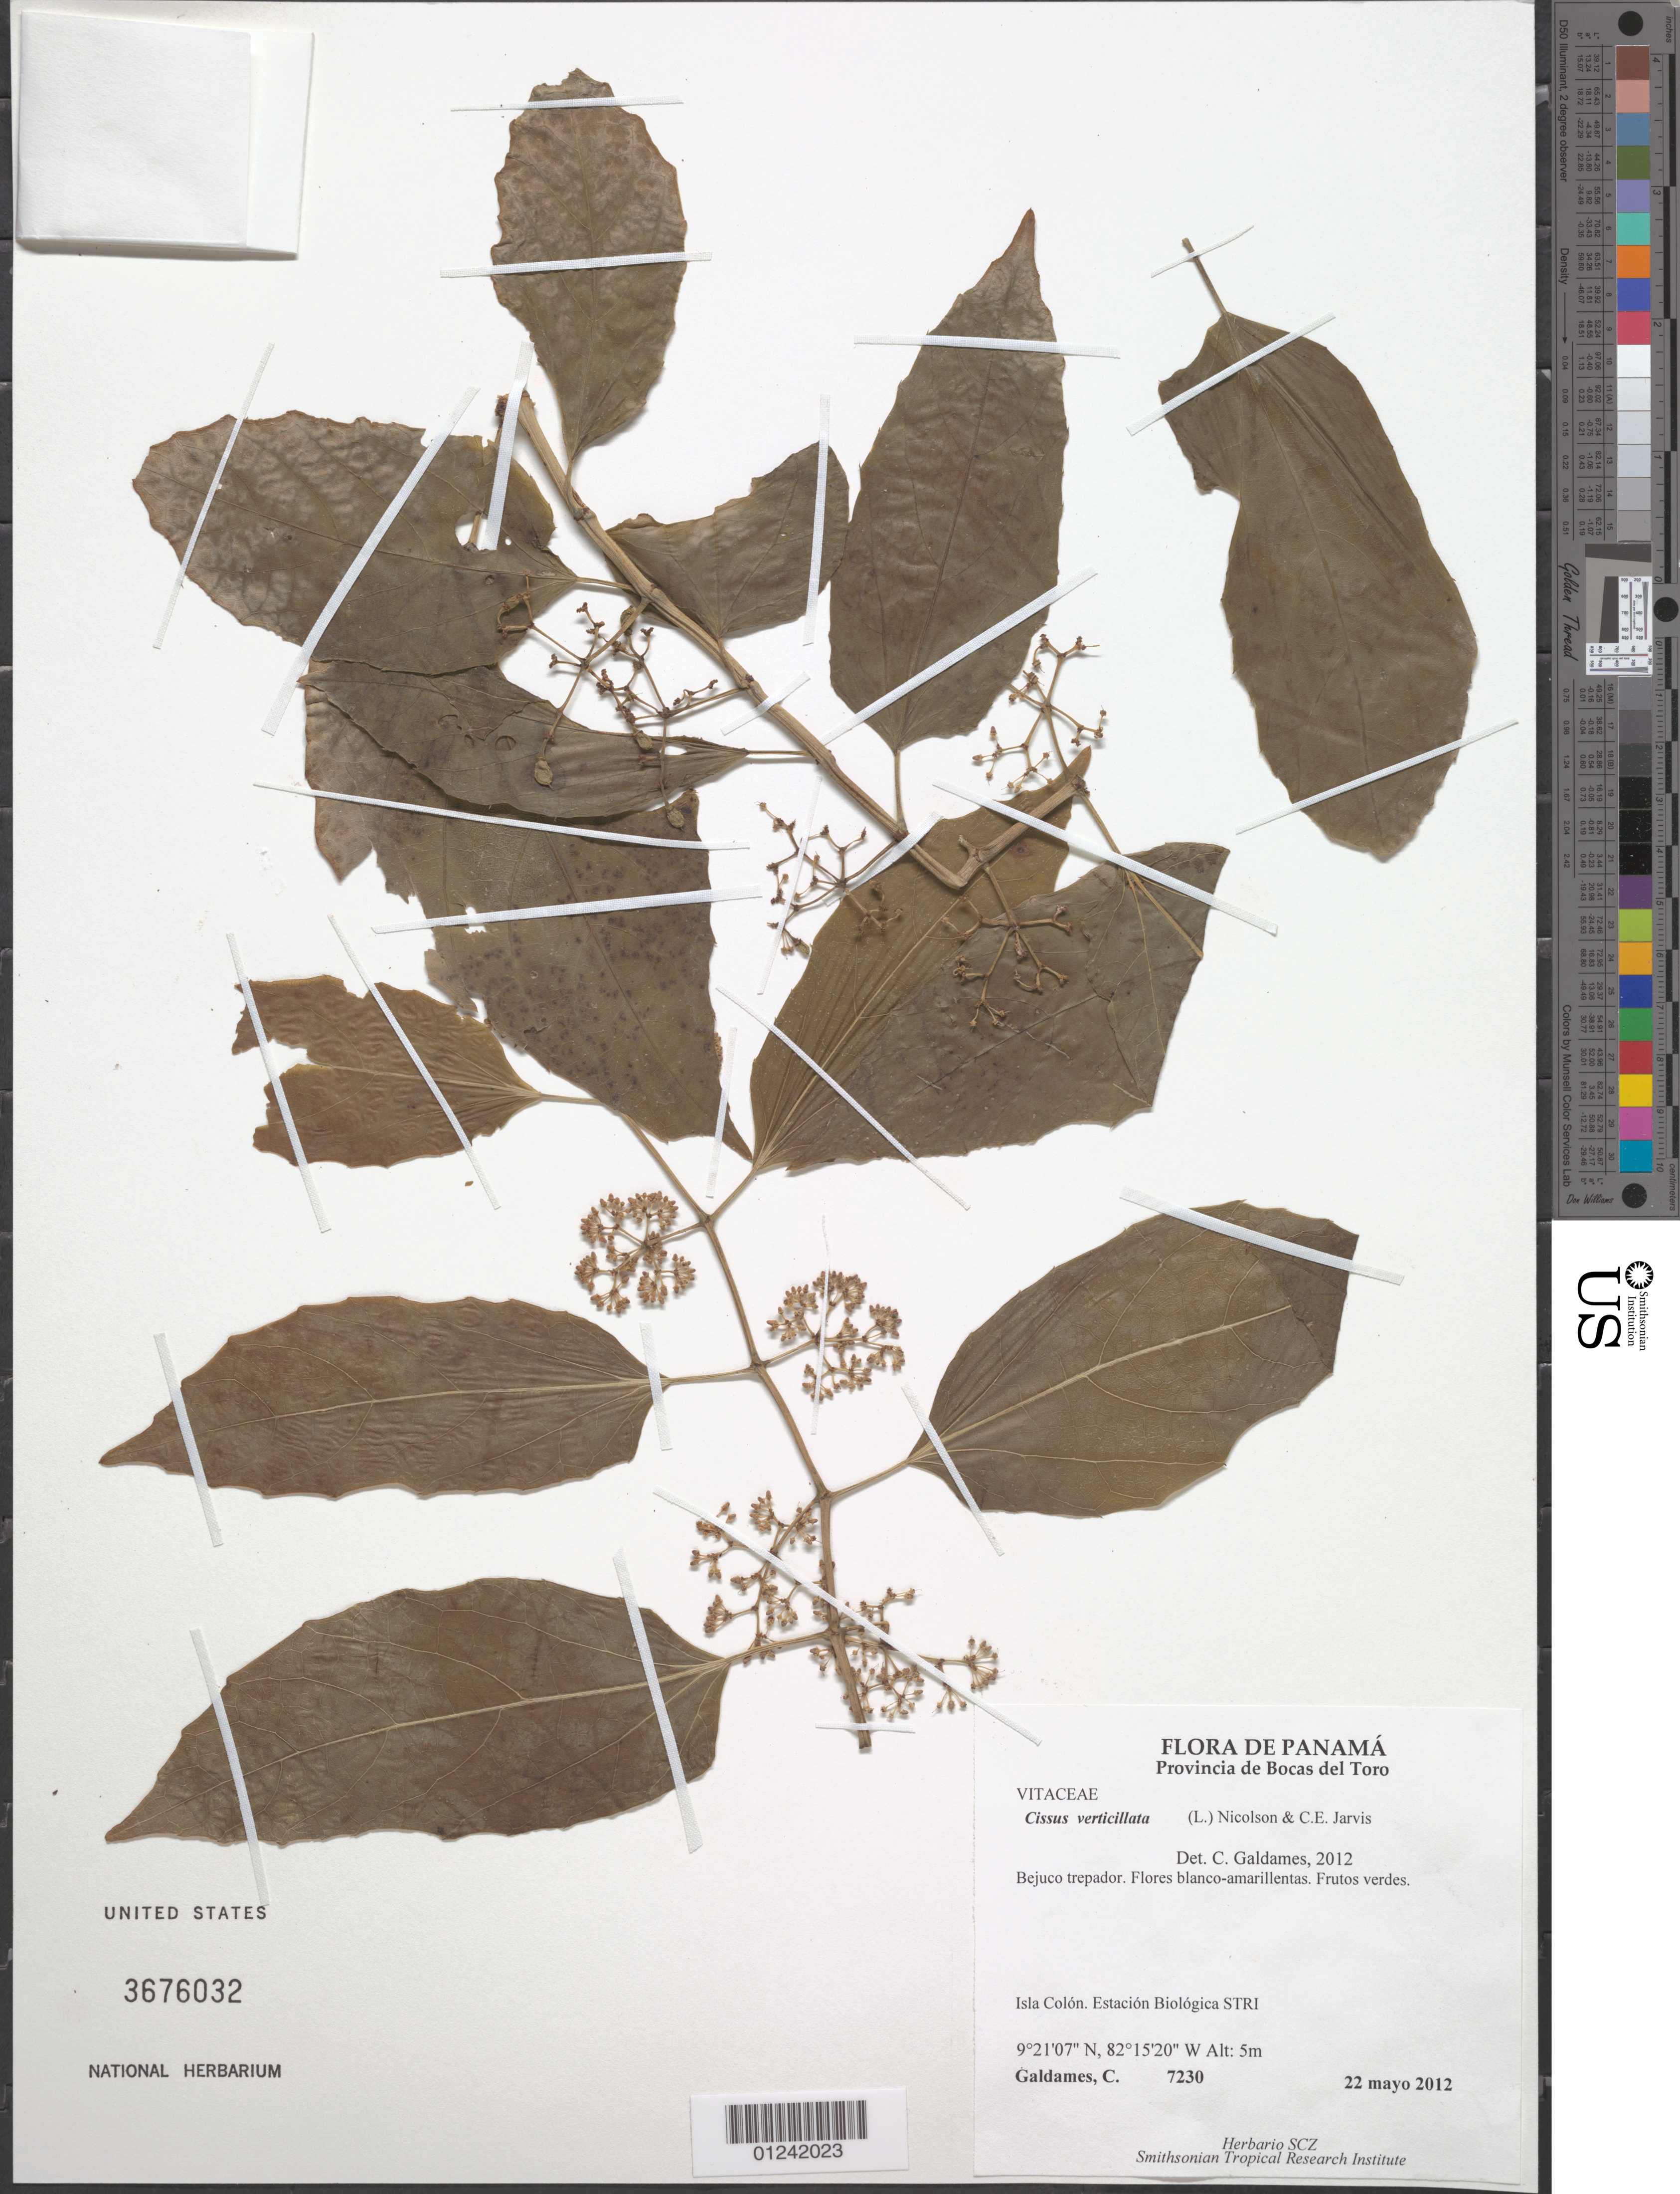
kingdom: Plantae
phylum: Tracheophyta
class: Magnoliopsida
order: Vitales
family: Vitaceae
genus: Cissus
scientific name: Cissus verticillata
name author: (L.) Nicolson & C.E. Jarvis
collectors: C. Galdames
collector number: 7230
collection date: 2012-05-22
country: Panama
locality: Isla Colon. Estacion Biologica. STRI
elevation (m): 5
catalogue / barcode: US 3676032